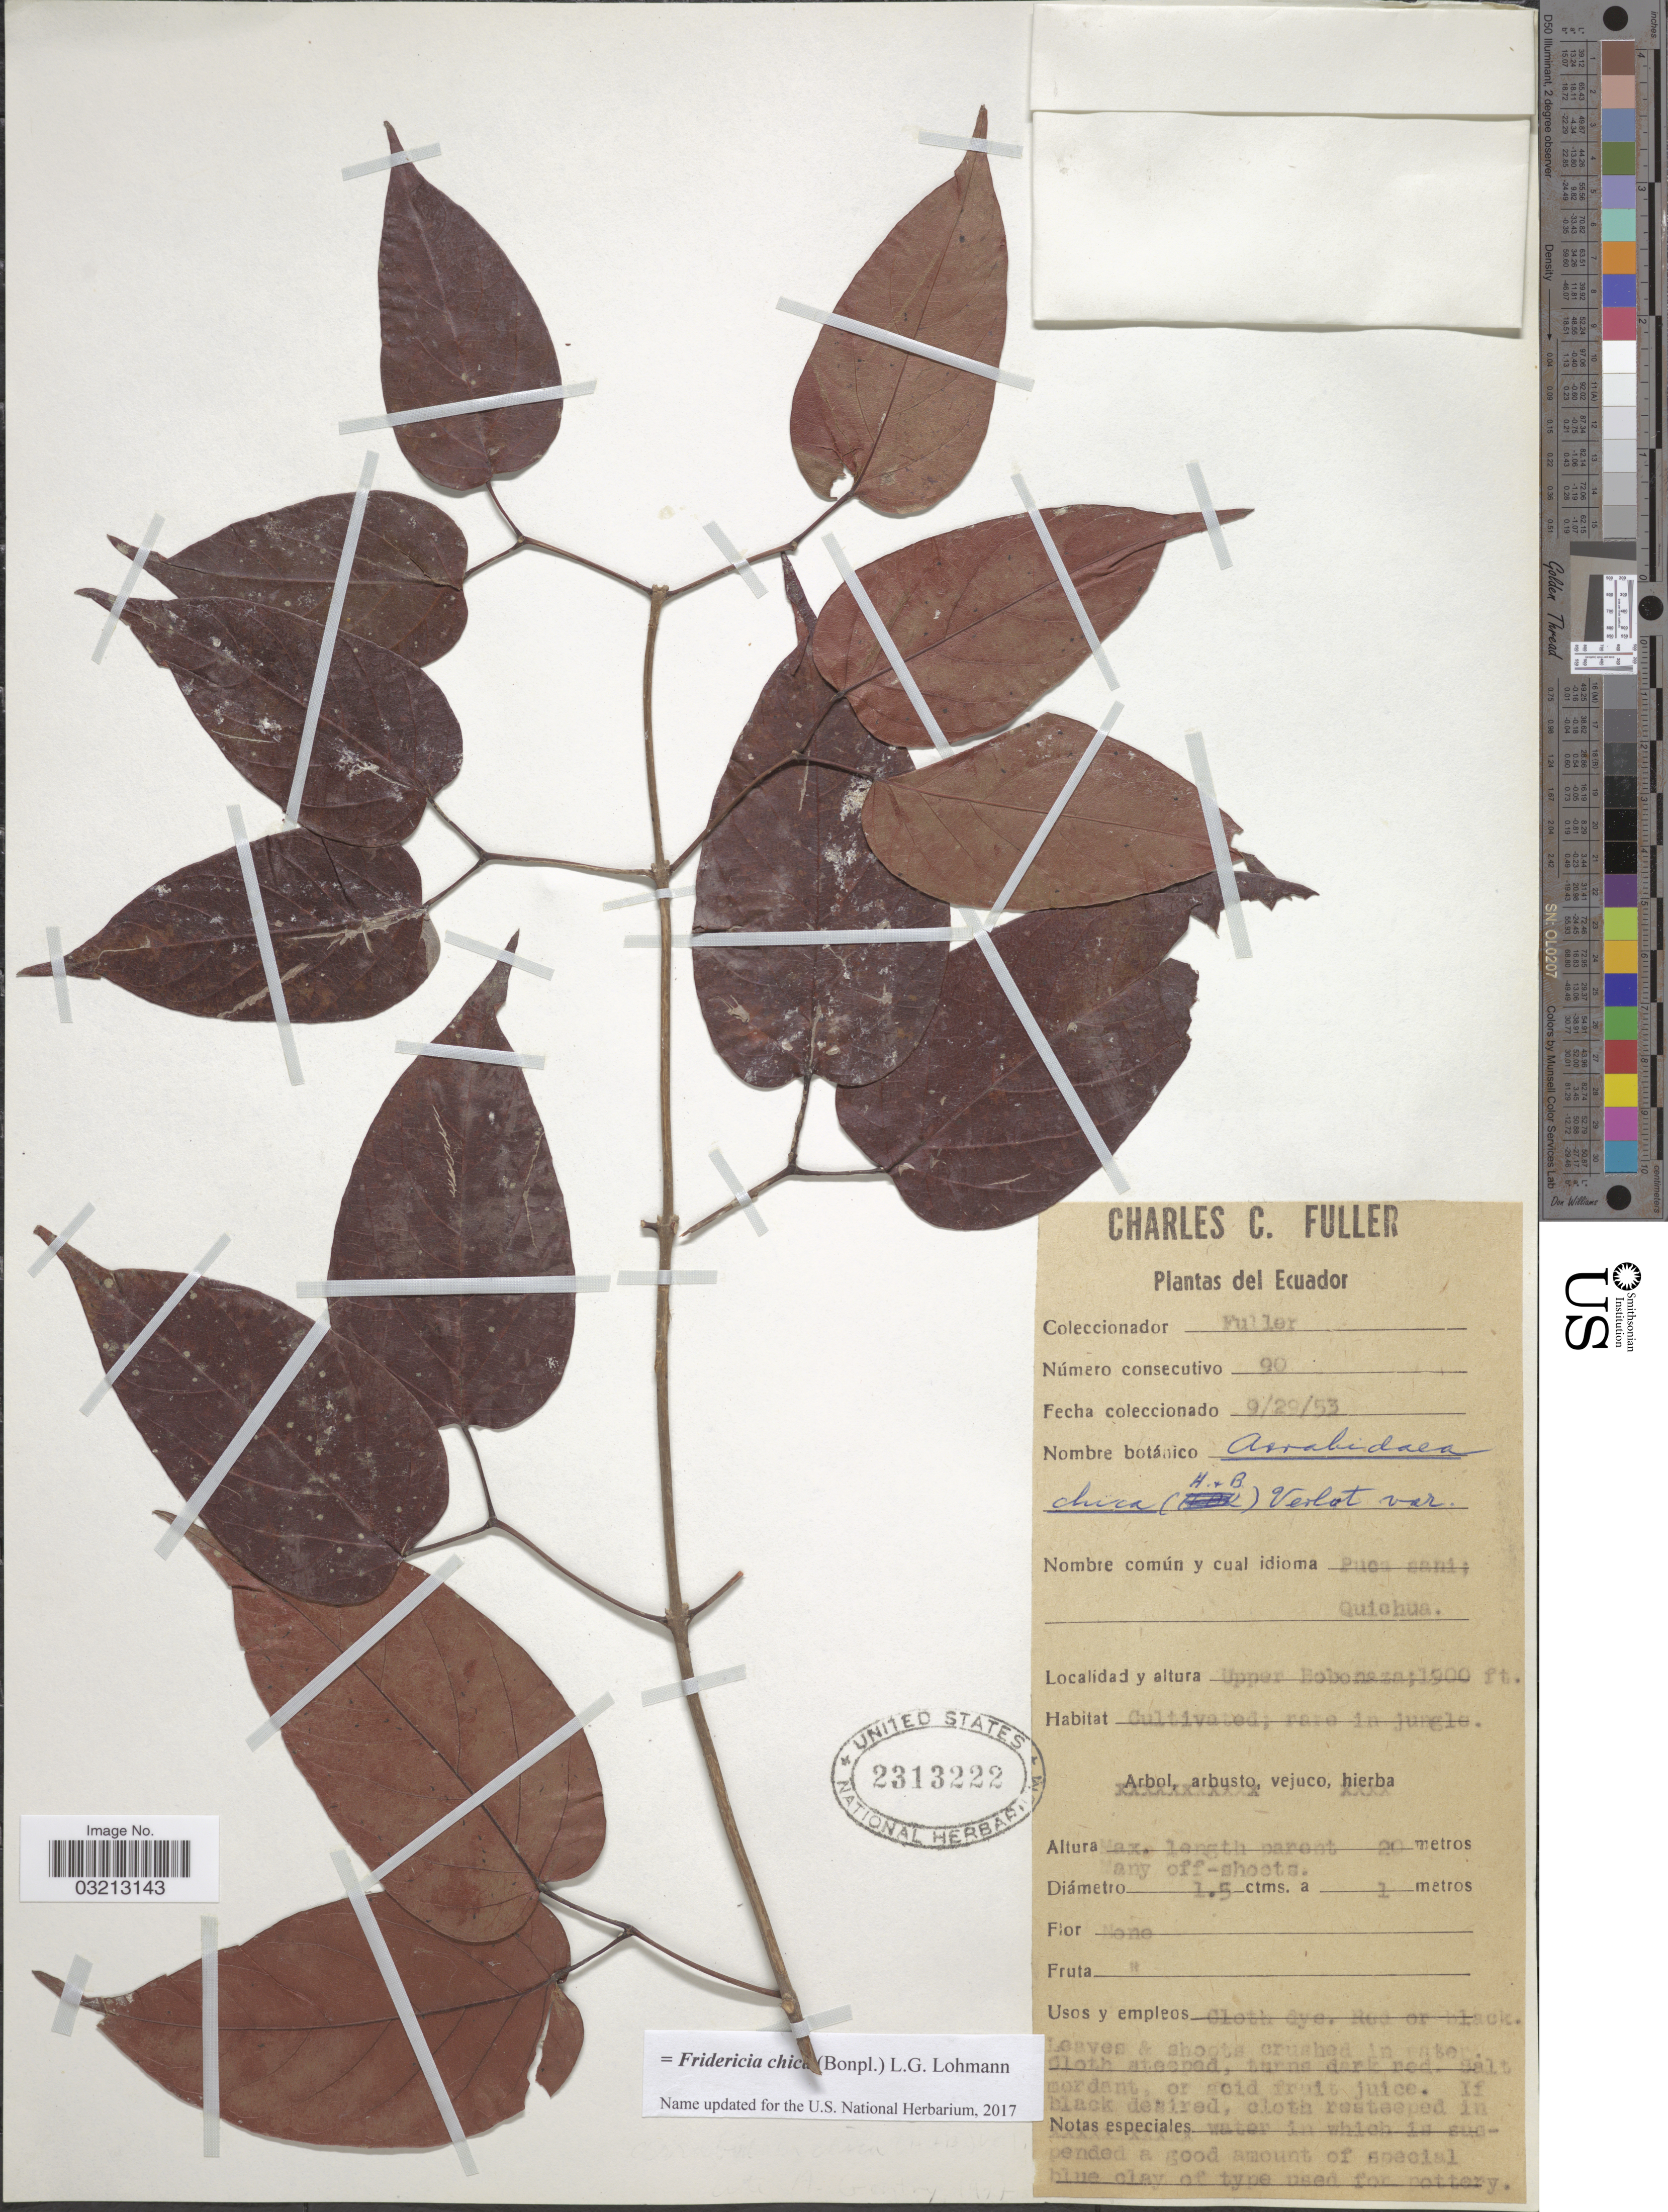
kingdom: Plantae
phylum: Tracheophyta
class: Magnoliopsida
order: Lamiales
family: Bignoniaceae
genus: Fridericia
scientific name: Fridericia chica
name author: (Bonpl.) L.G. Lohmann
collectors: C. Fuller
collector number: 90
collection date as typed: Transcribed d/m/y: 29/9/53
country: Ecuador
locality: Upper Bobonaza.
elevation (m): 579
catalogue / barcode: US 2313222